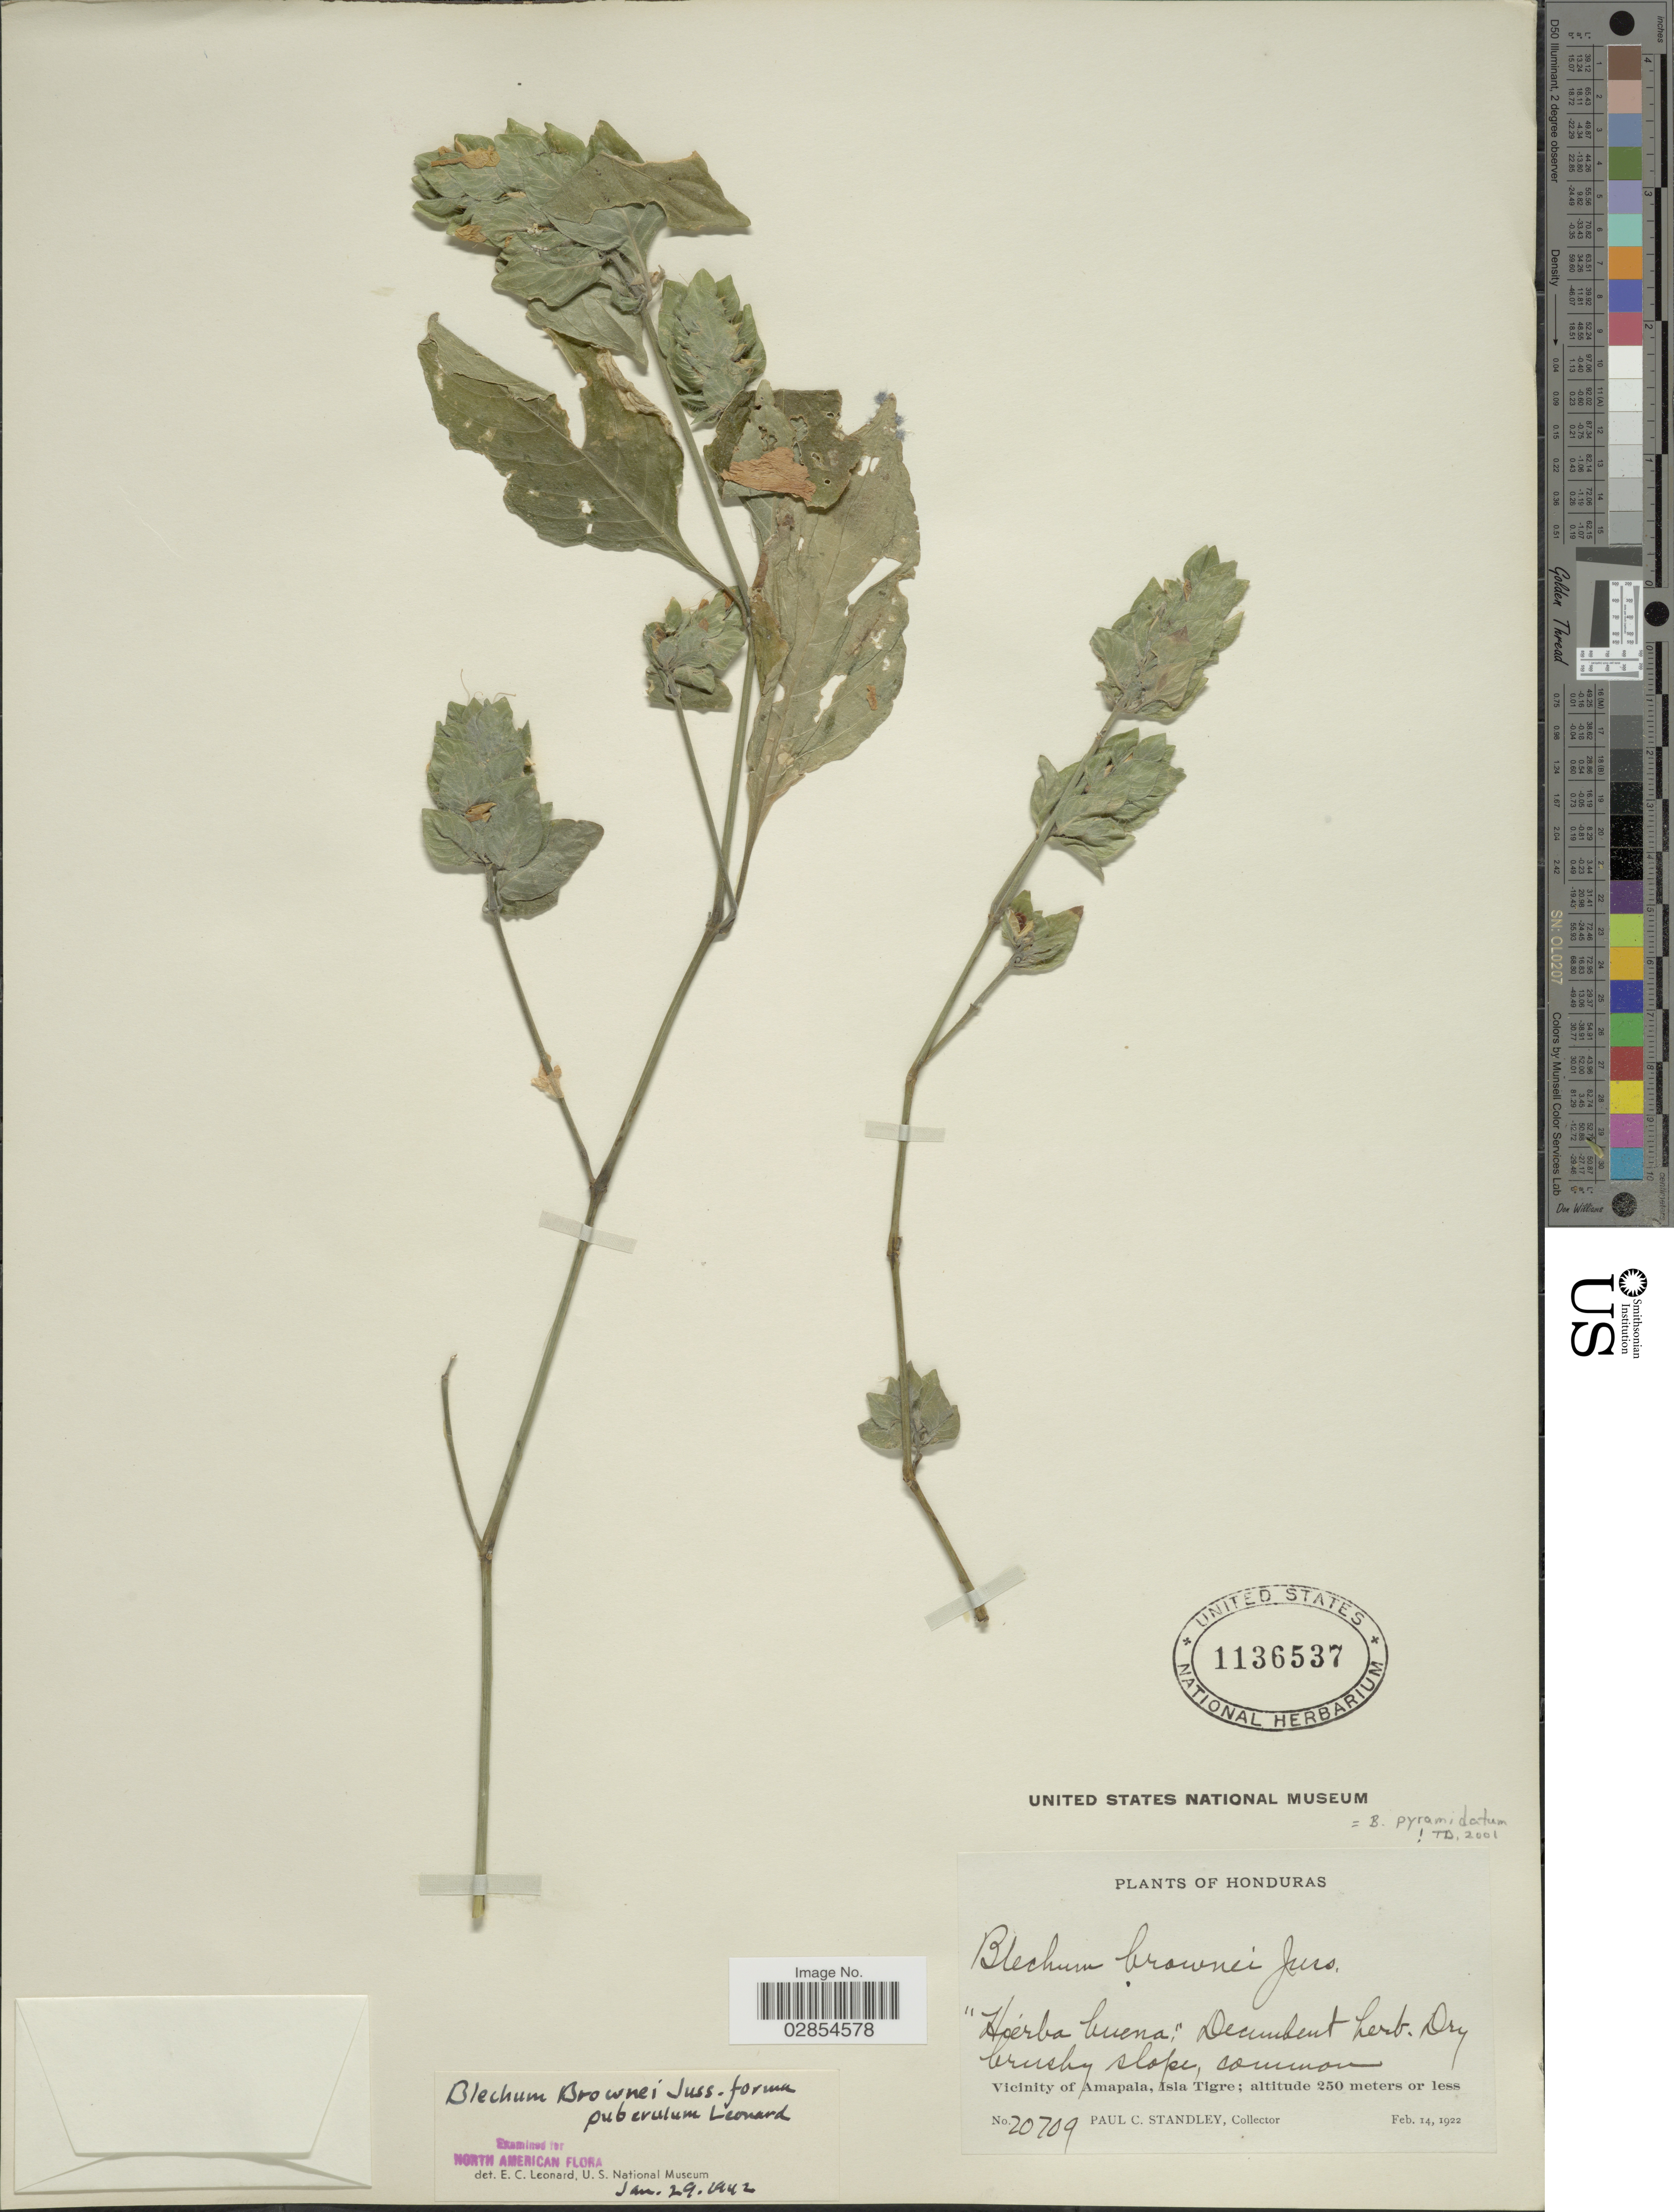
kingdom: Plantae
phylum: Tracheophyta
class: Magnoliopsida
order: Lamiales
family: Acanthaceae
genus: Blechum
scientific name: Blechum pyramidatum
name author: (Lam.) Urb.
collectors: P. C. Standley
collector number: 20709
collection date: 1922-02-14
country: Honduras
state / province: Valle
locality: Vicinity of Amapala, Isla Tigre.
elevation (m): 250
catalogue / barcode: US 1136537